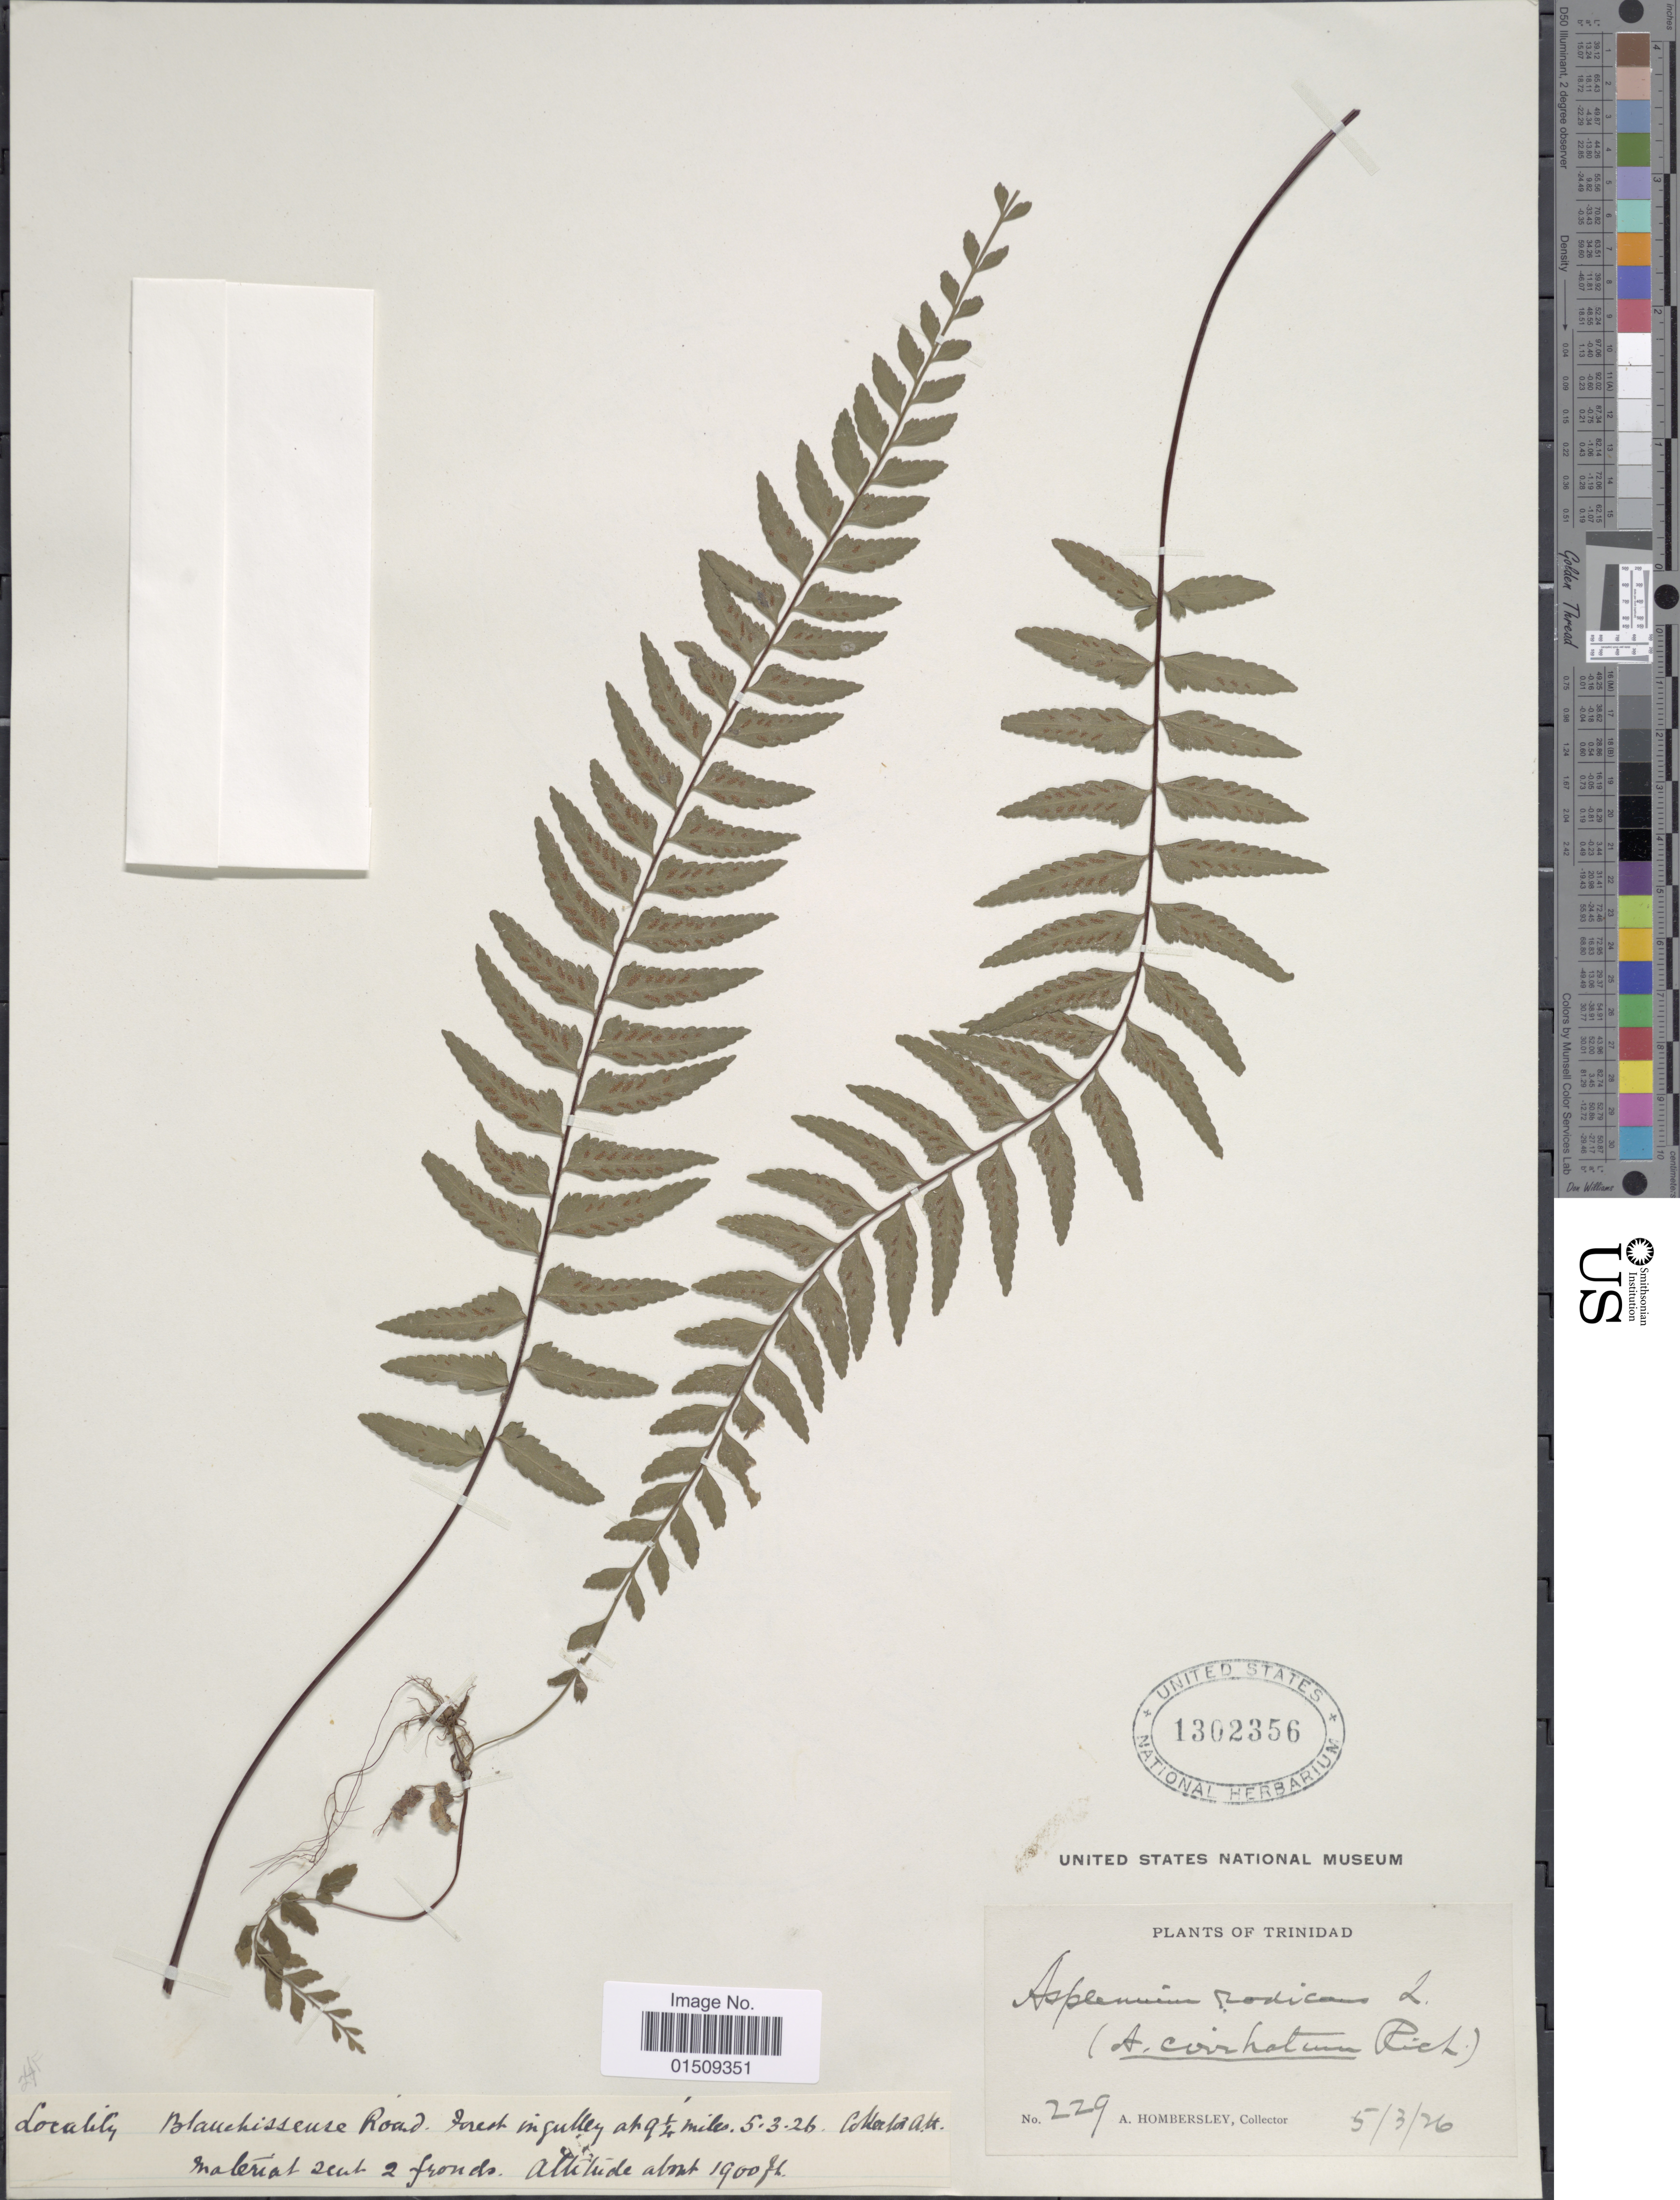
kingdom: Plantae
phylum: Tracheophyta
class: Polypodiopsida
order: Polypodiales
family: Aspleniaceae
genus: Asplenium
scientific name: Asplenium radicans var. cirrhatum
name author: (Rich. ex Willd.) Rosenst.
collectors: A. Hombersley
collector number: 229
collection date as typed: Transcribed d/m/y: 5/3/26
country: Trinidad and Tobago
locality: Trinidad. Blauchisseuse Road. Forest in gulley at 91/4 miles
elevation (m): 579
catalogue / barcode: US 1302356